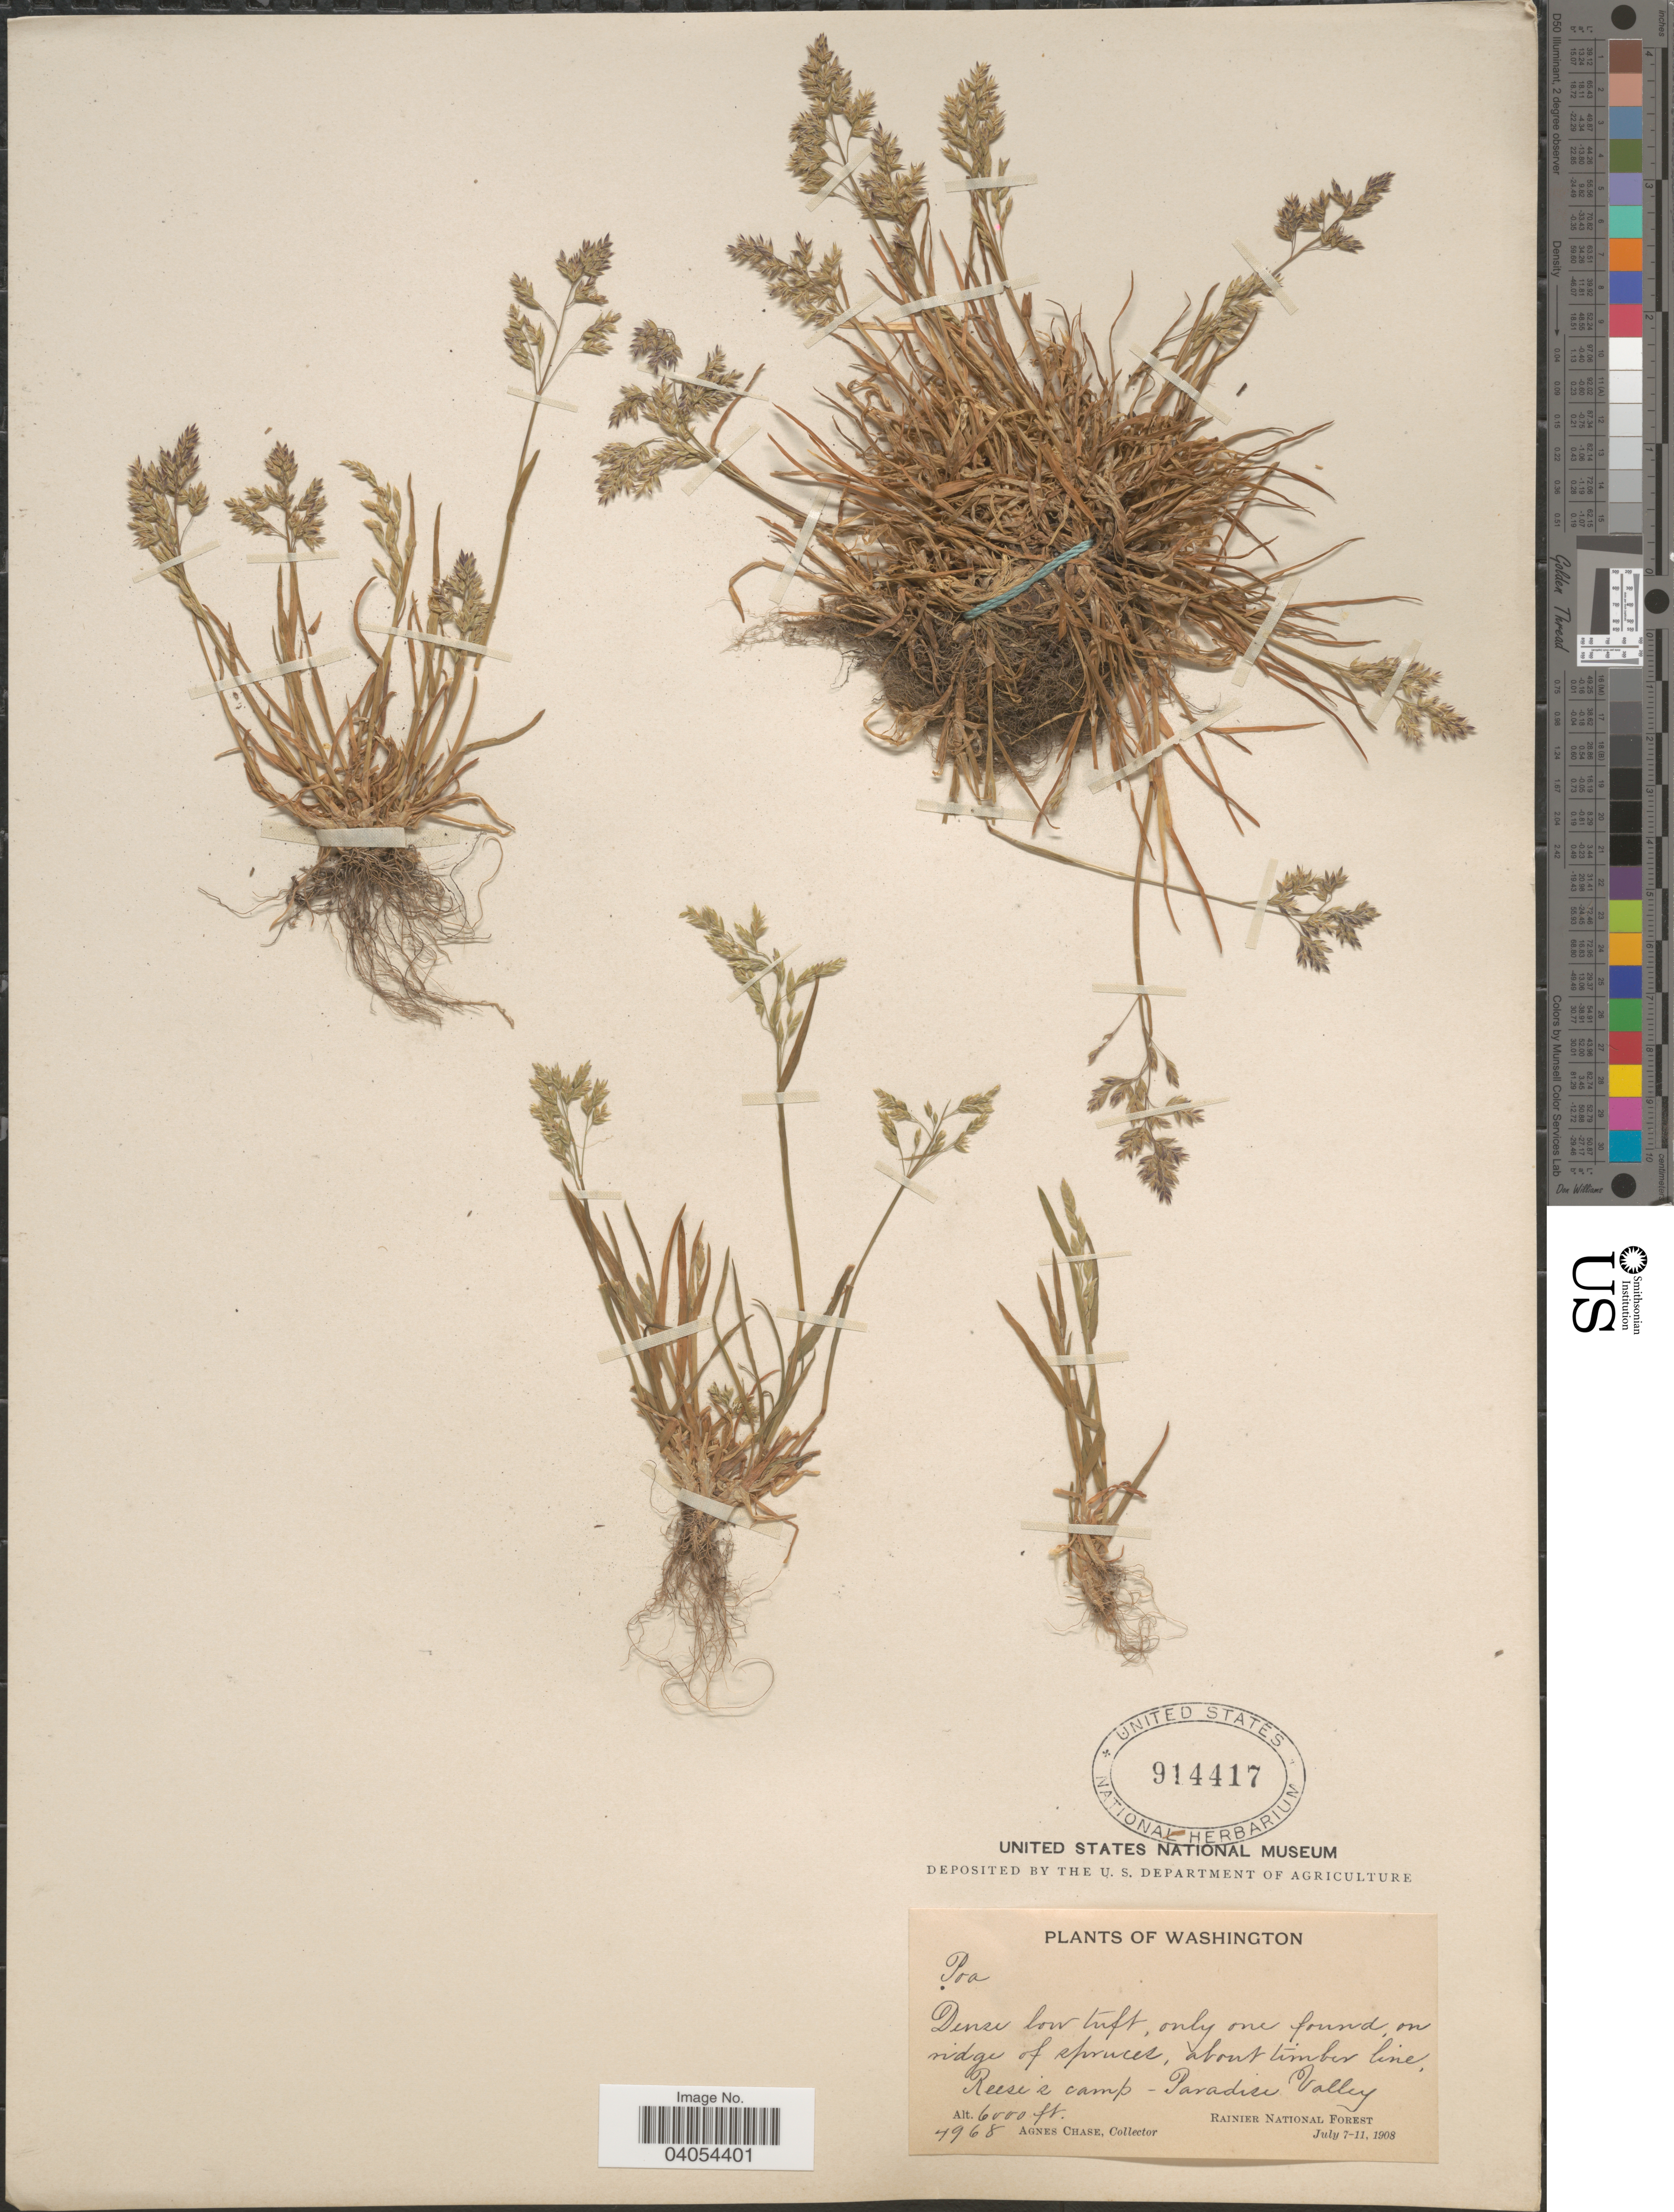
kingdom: Plantae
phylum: Tracheophyta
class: Liliopsida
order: Poales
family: Poaceae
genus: Poa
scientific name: Poa annua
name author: L.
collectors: A. Chase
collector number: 4968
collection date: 1908-07-07/1908-07-11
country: United States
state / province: Washington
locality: Reese's camp - Paradise Valley. Rainier National Forest.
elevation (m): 1829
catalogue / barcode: US 914417